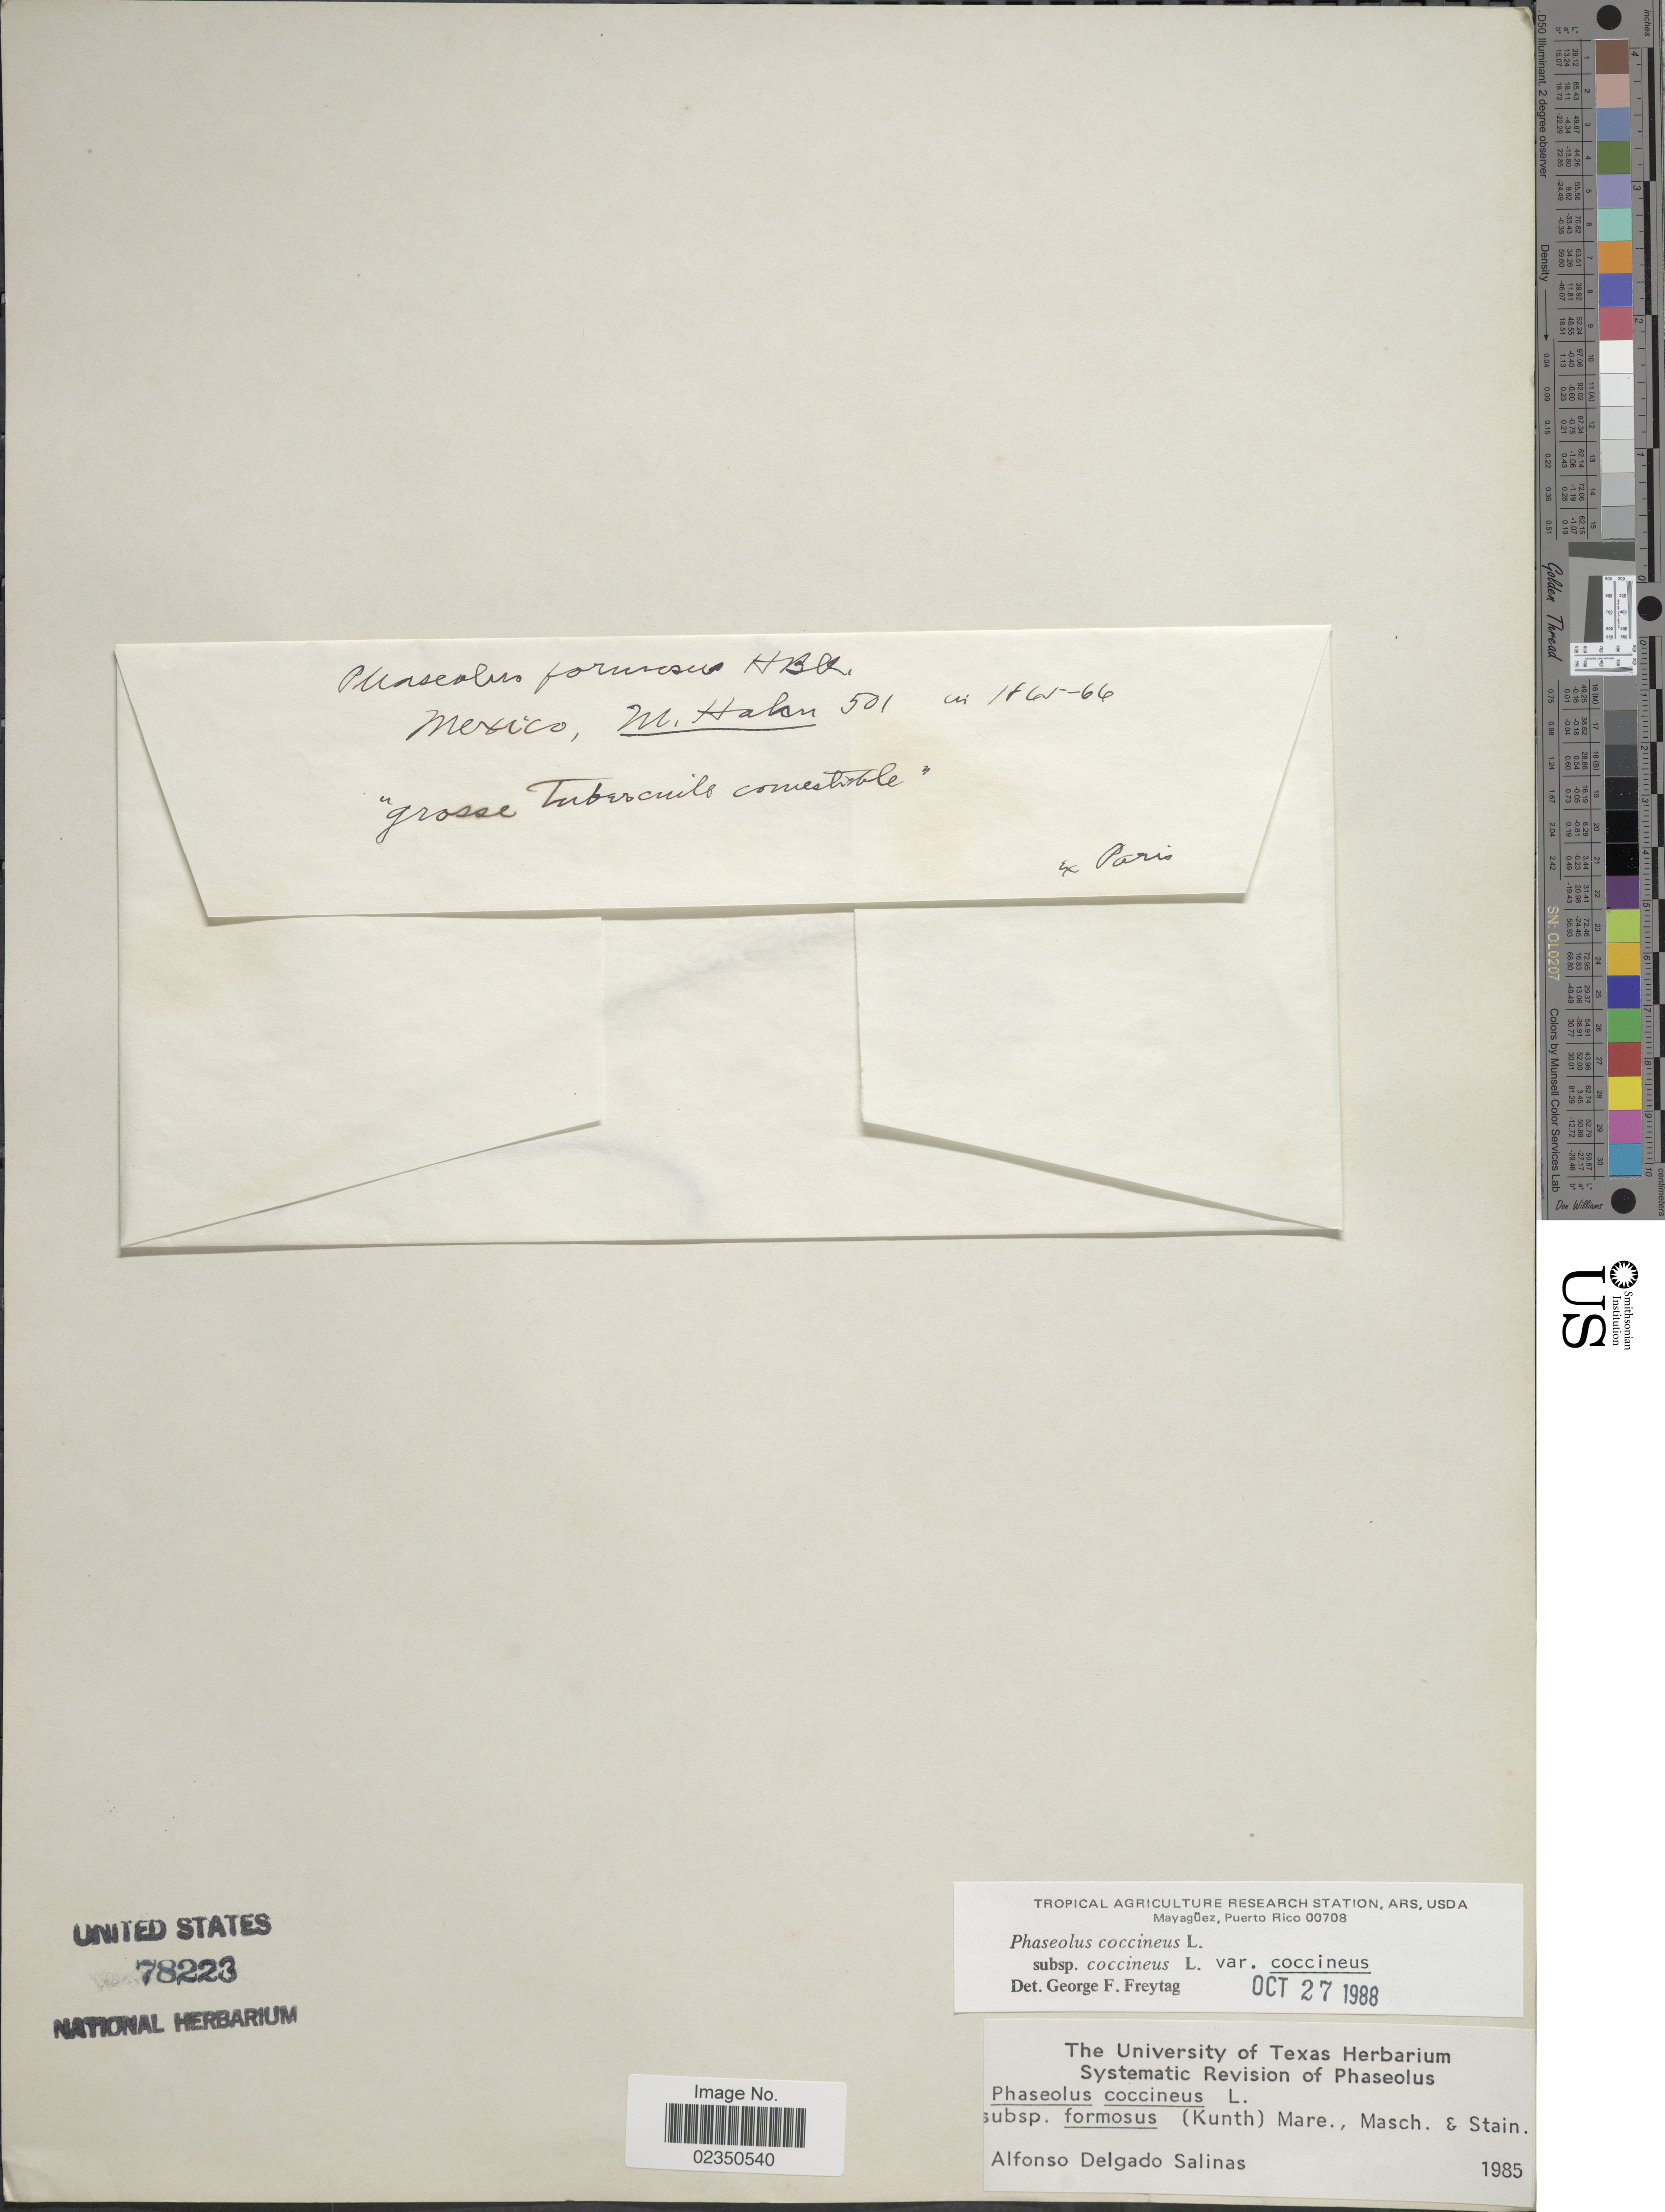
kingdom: Plantae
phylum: Tracheophyta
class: Magnoliopsida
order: Fabales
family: Fabaceae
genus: Phaseolus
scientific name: Phaseolus coccineus var. coccineus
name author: L.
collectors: M. Hahn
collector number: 501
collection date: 1865/1866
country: Mexico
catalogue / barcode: US 78223